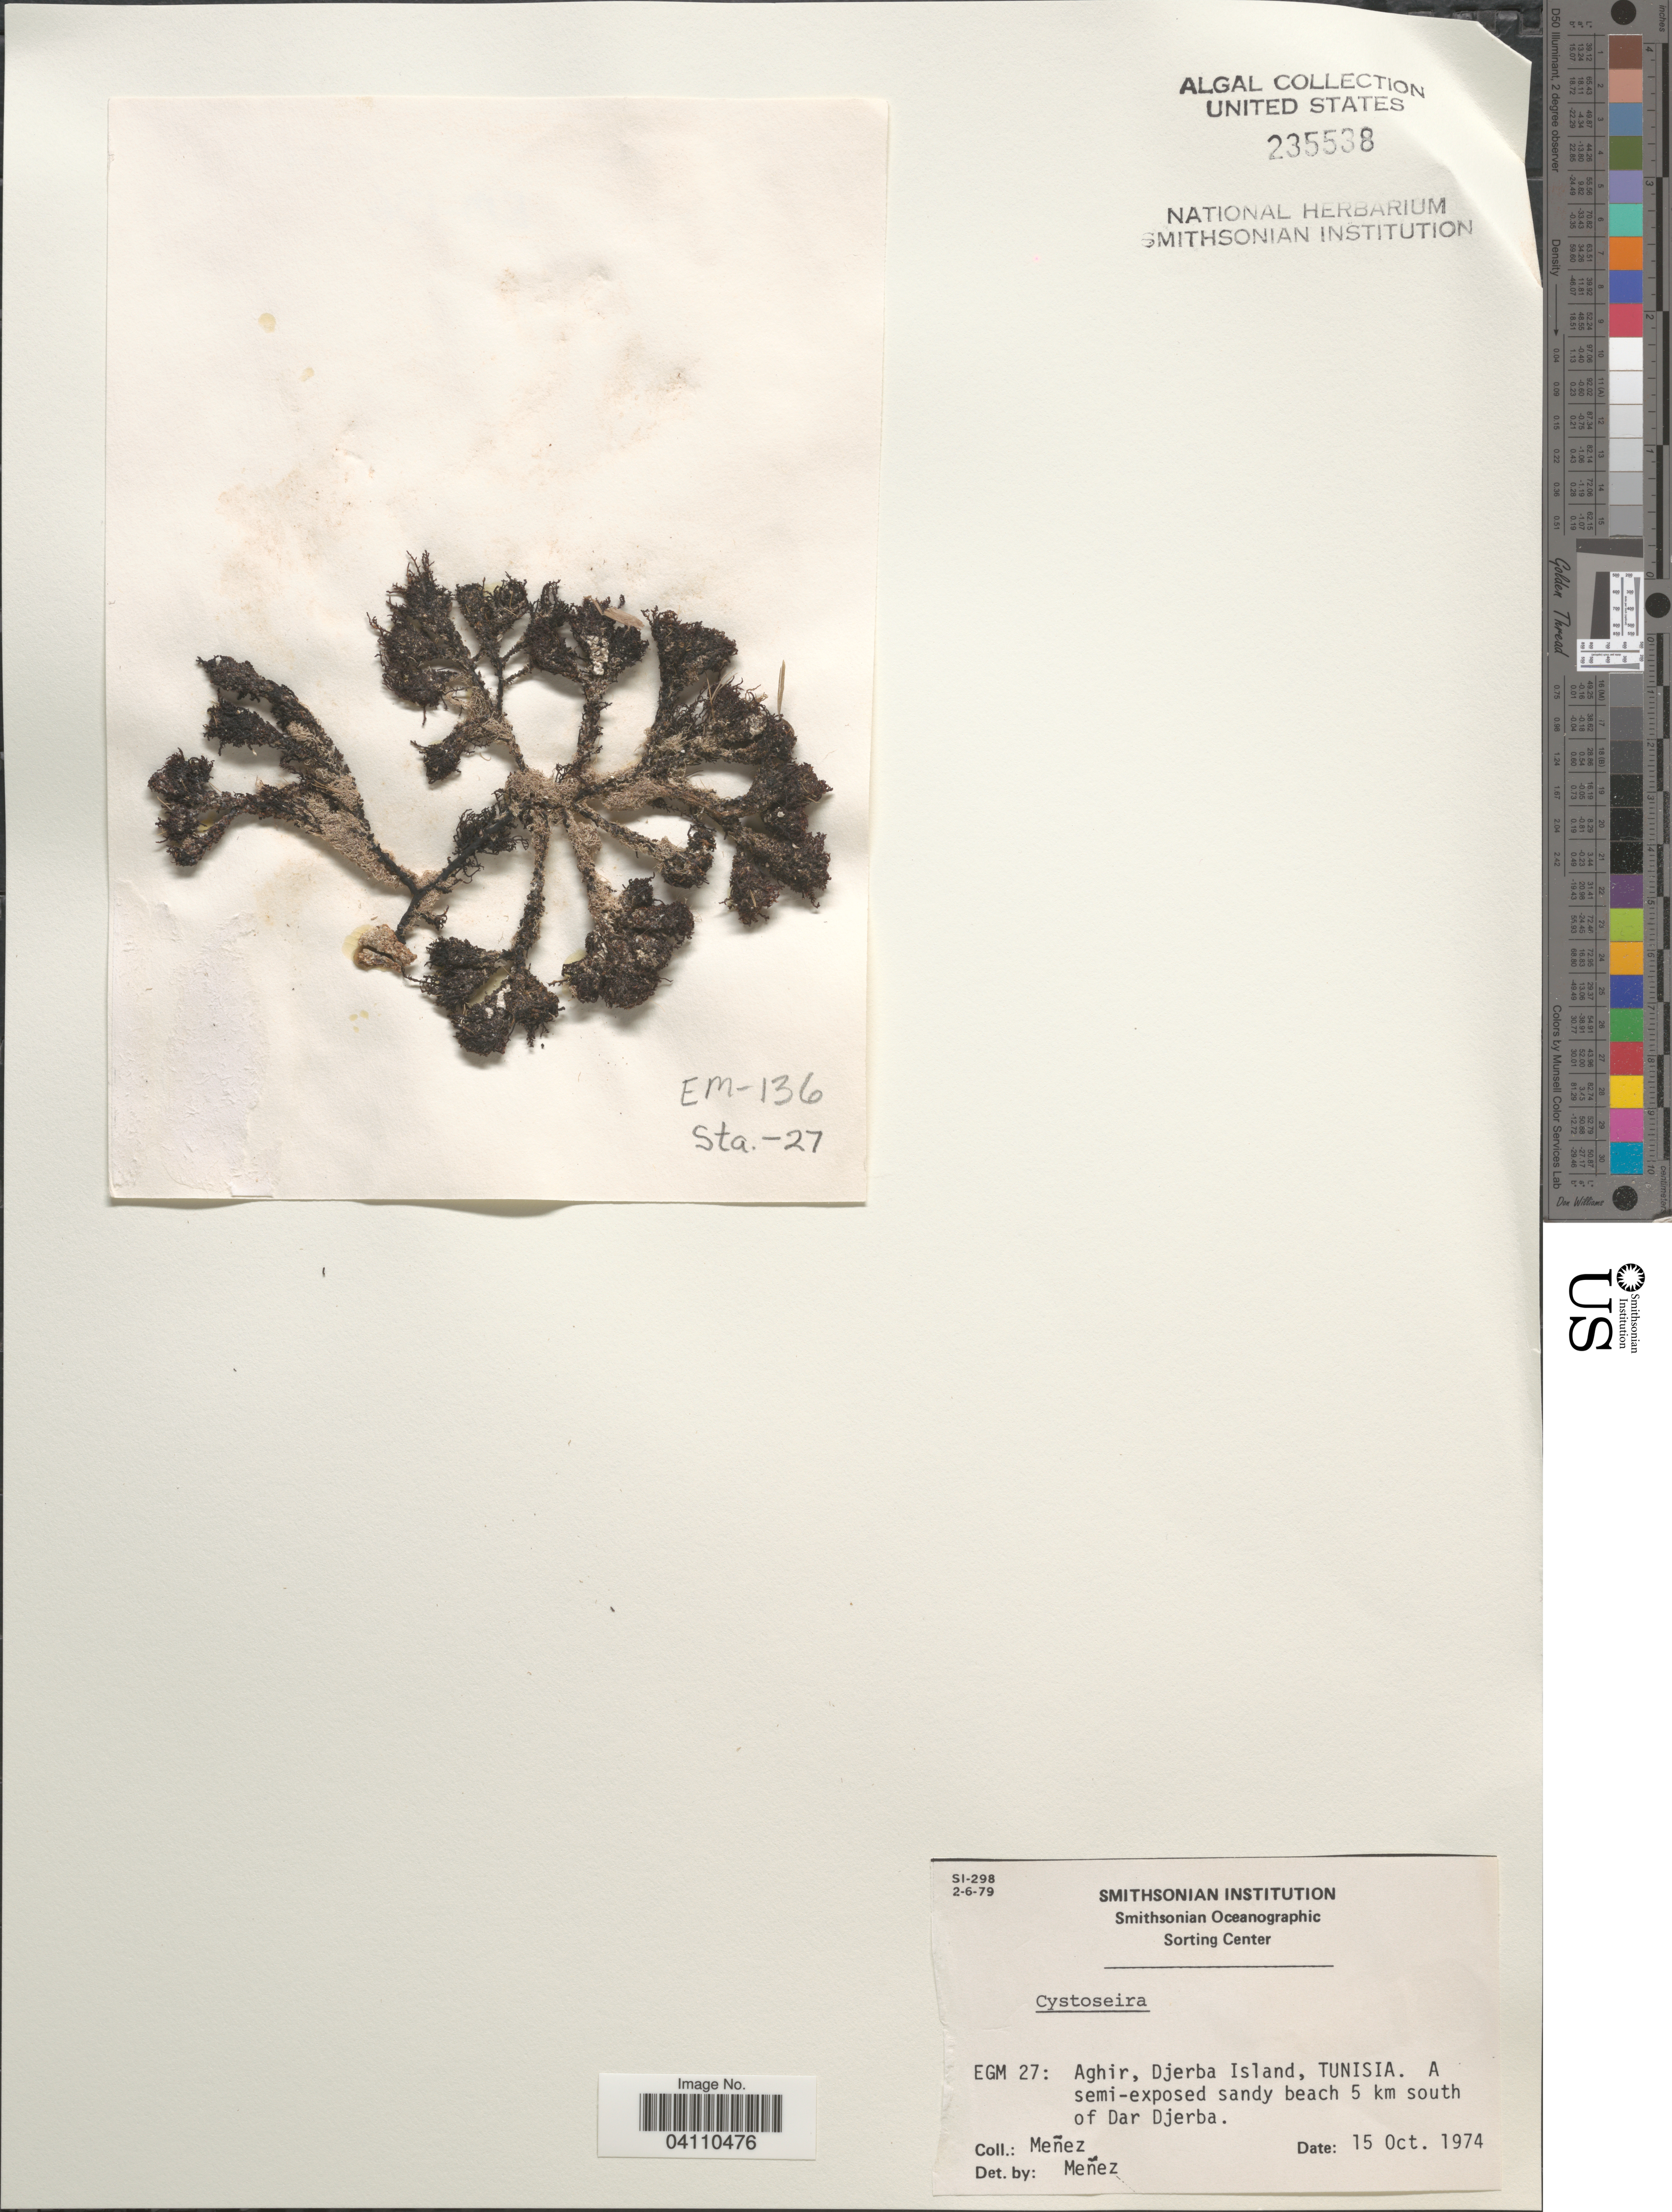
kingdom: Chromista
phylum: Ochrophyta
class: Phaeophyceae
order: Fucales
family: Sargassaceae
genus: Cystoseira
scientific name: Cystoseira sp.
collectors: Menez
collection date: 1974-10-15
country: Tunisia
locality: EGM 27: Aghir, Djerba Island, Tunisia. A semi-exposed sandy beach 5 km south of Dar Djerba.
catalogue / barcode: US 235538